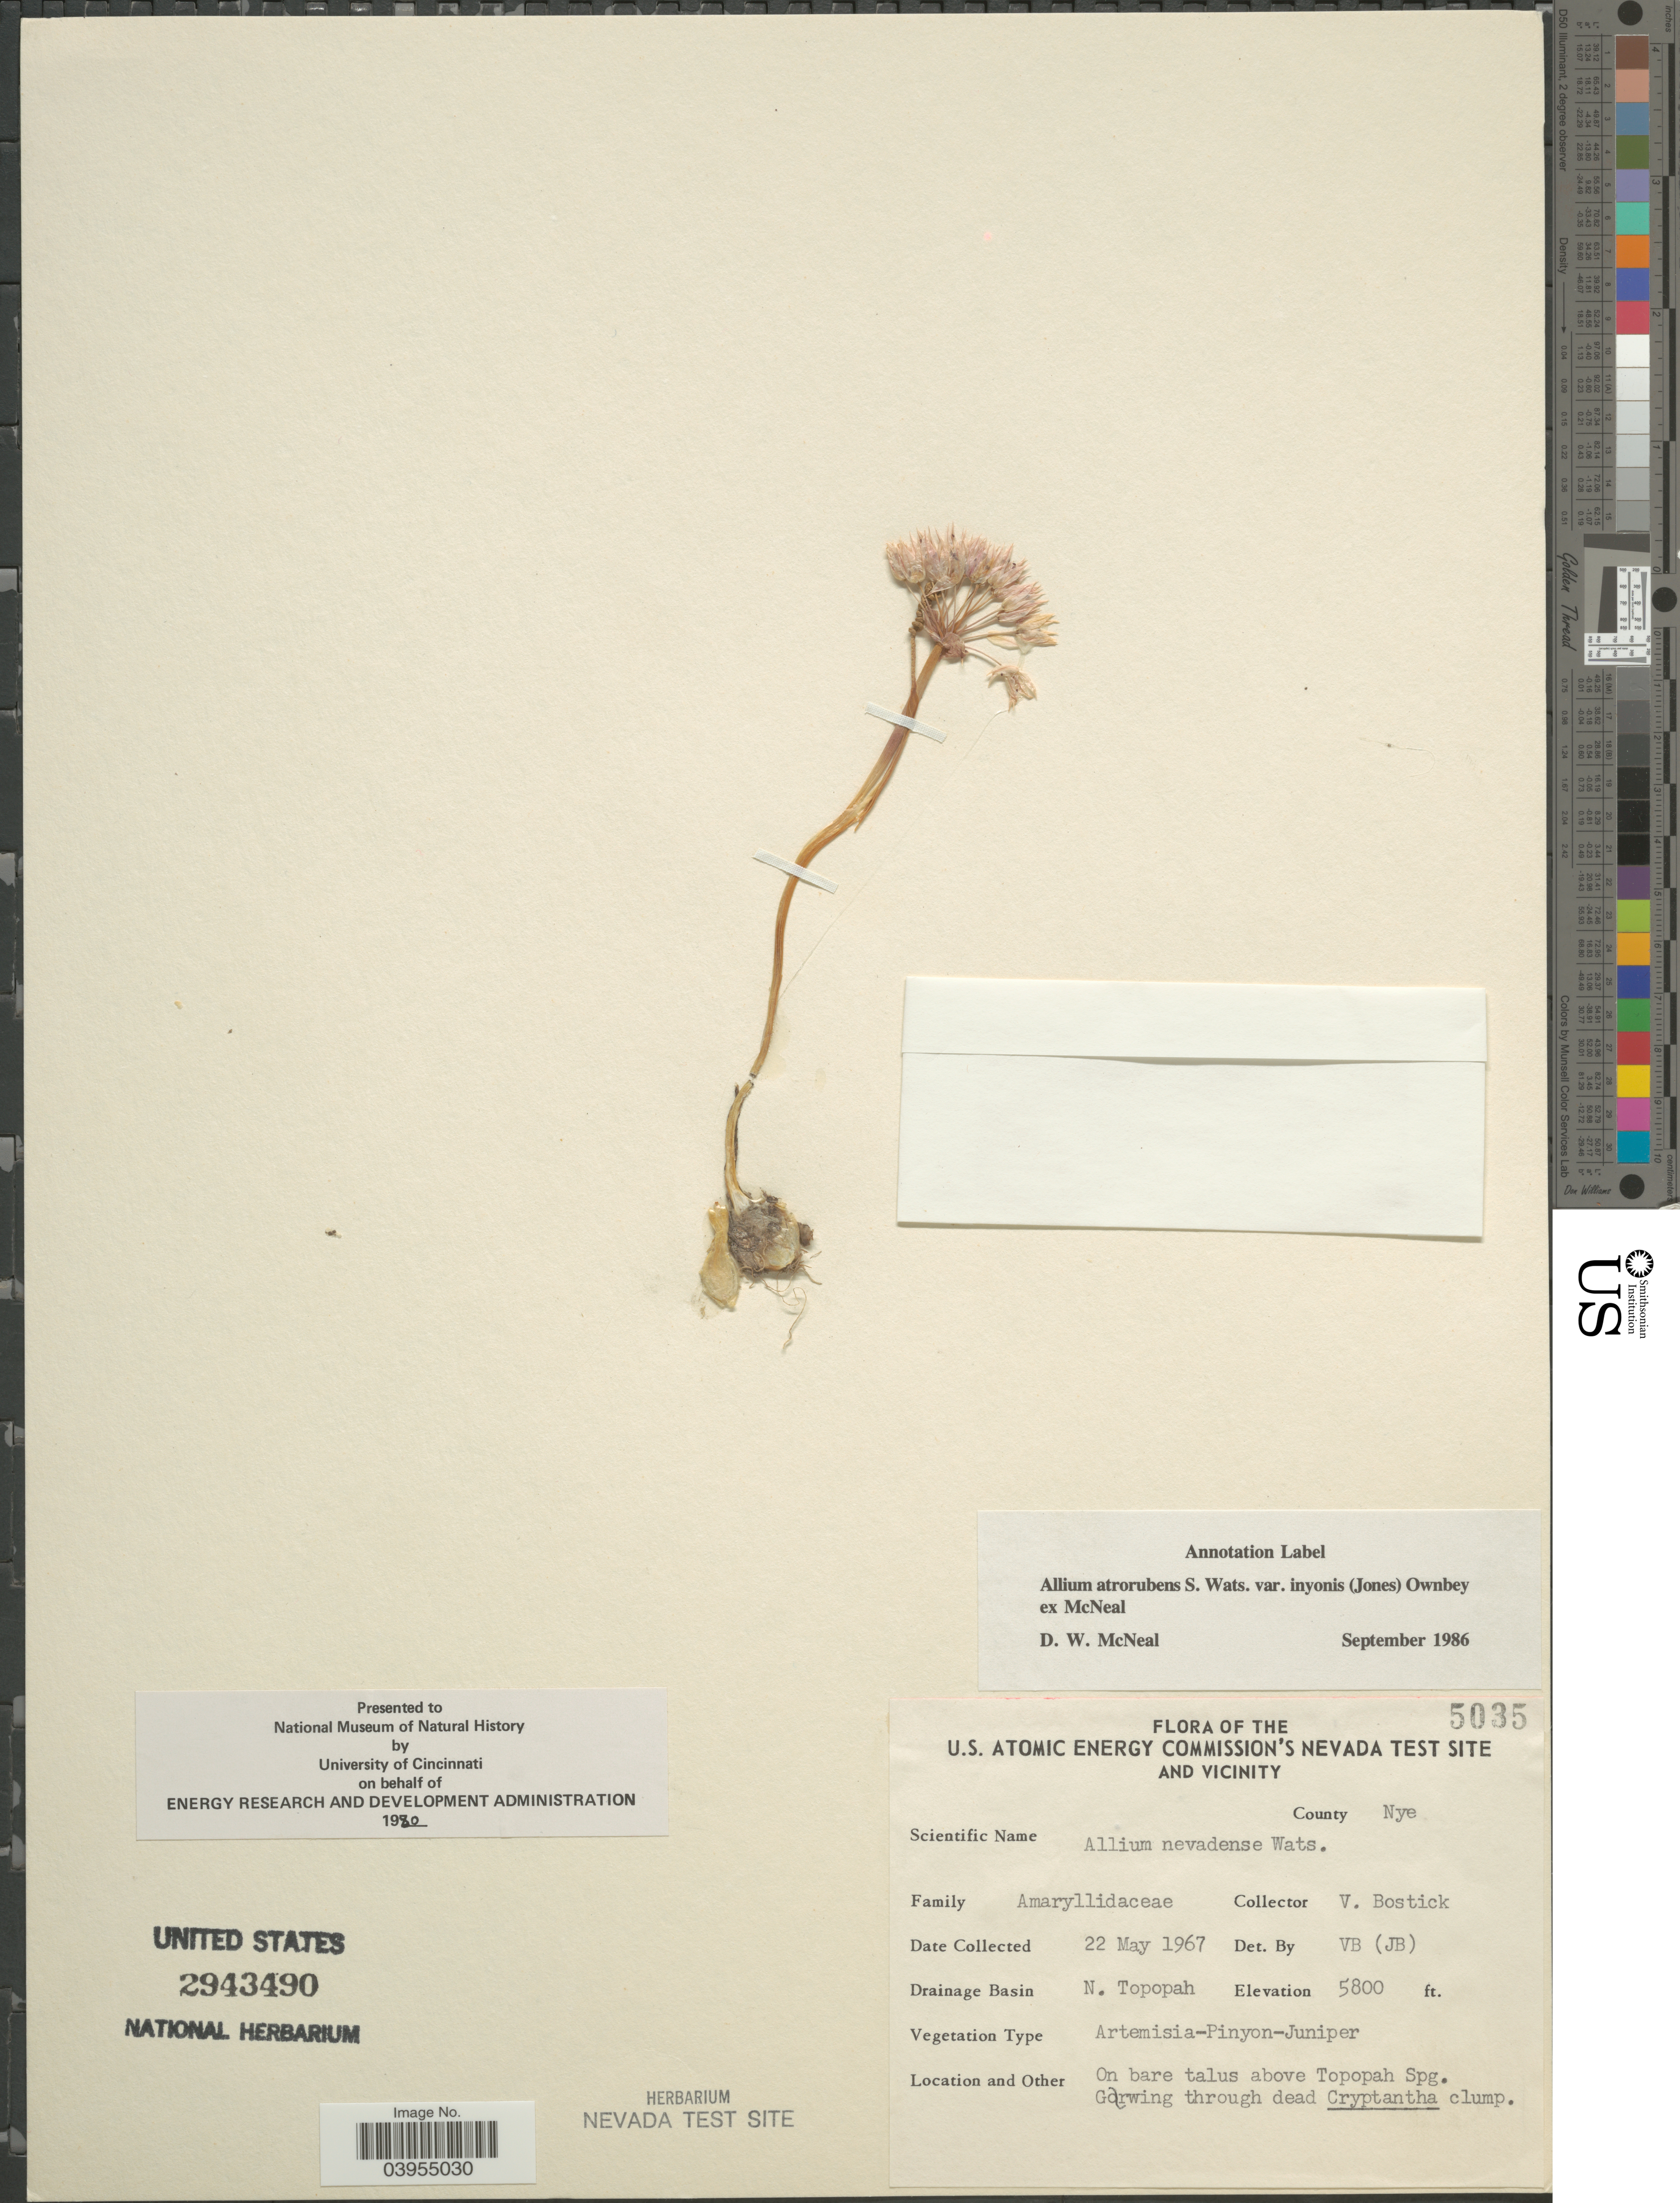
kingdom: Plantae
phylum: Tracheophyta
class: Liliopsida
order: Asparagales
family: Amaryllidaceae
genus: Allium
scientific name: Allium atrorubens var. inyonis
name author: (M.E. Jones) Ownbey & Aase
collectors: V. Bostick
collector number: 5035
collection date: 1967-05-22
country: United States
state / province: Nevada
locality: U.S. Atomic Energy Commission's Nevada Test Site and Vicinity. County Nye. Drainage Basin N. Topopah. On bare talus above Topopah Spg.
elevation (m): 1768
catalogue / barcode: US 2943490